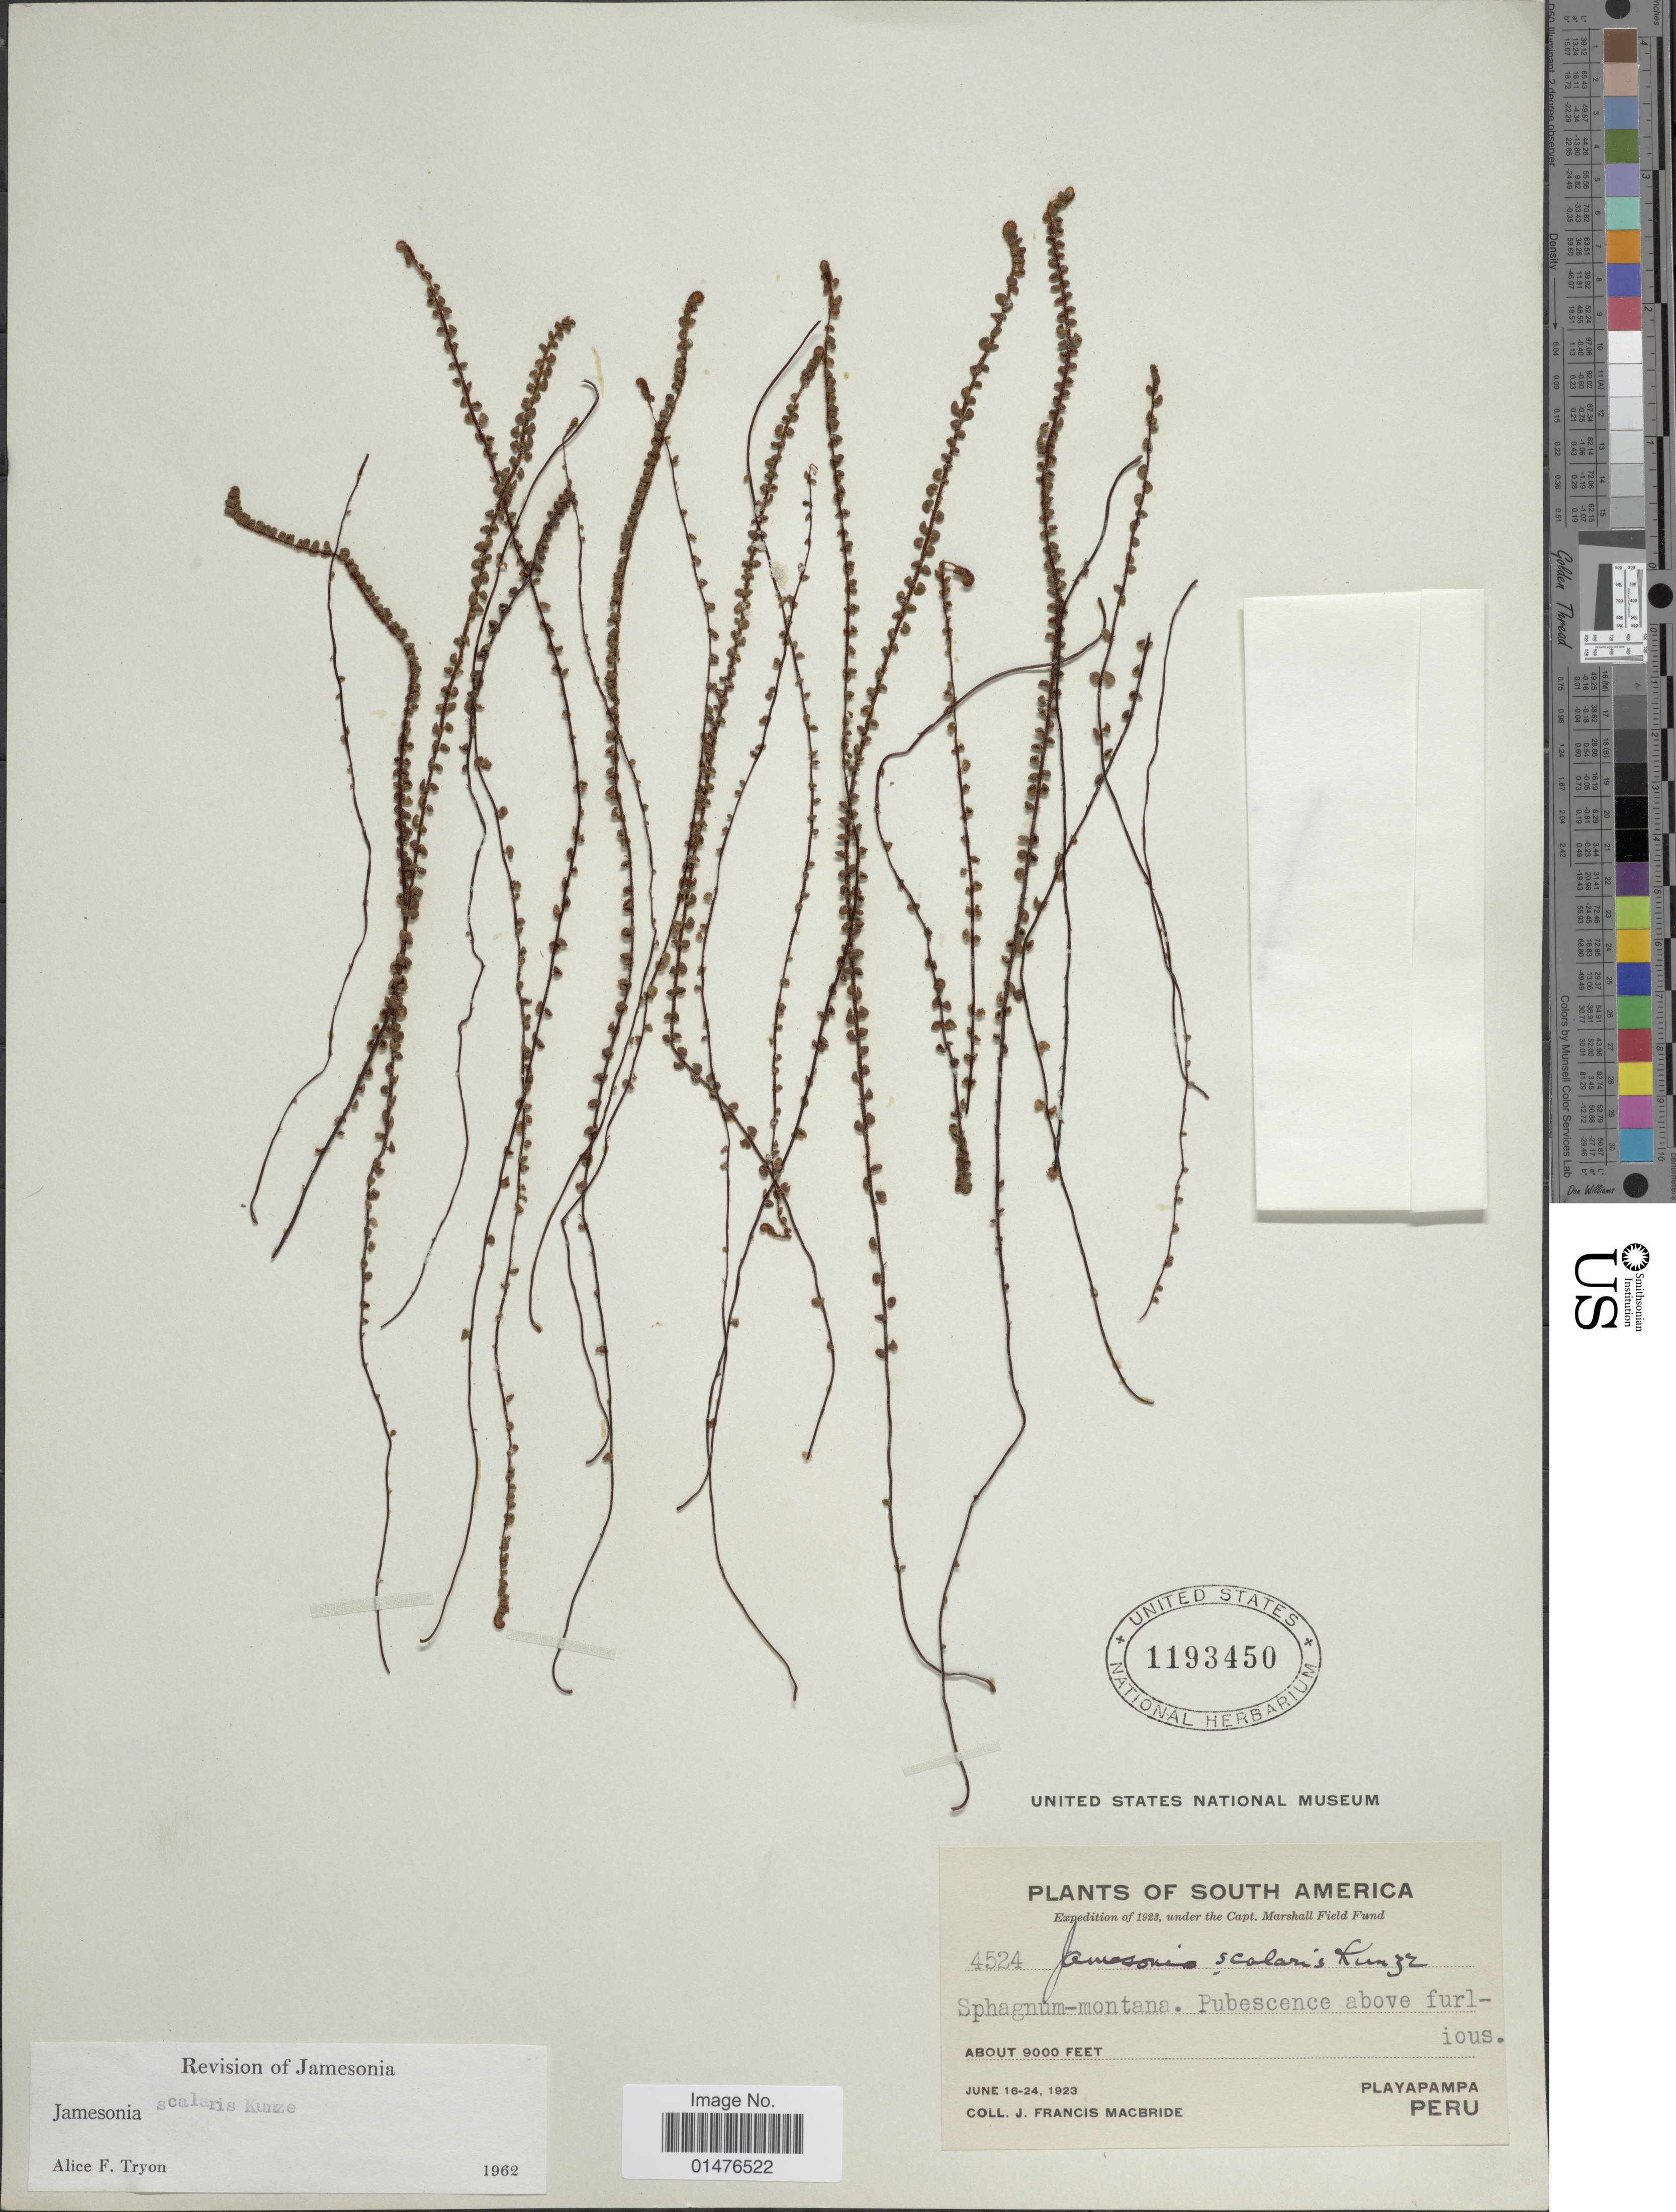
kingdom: Plantae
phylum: Tracheophyta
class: Polypodiopsida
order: Polypodiales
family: Pteridaceae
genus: Jamesonia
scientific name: Jamesonia scalaris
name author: Kunze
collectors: J. F. Macbride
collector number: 4524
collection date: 1923-06-16/1923-06-24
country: Peru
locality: Playapampa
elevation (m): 2743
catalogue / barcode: US 1193450